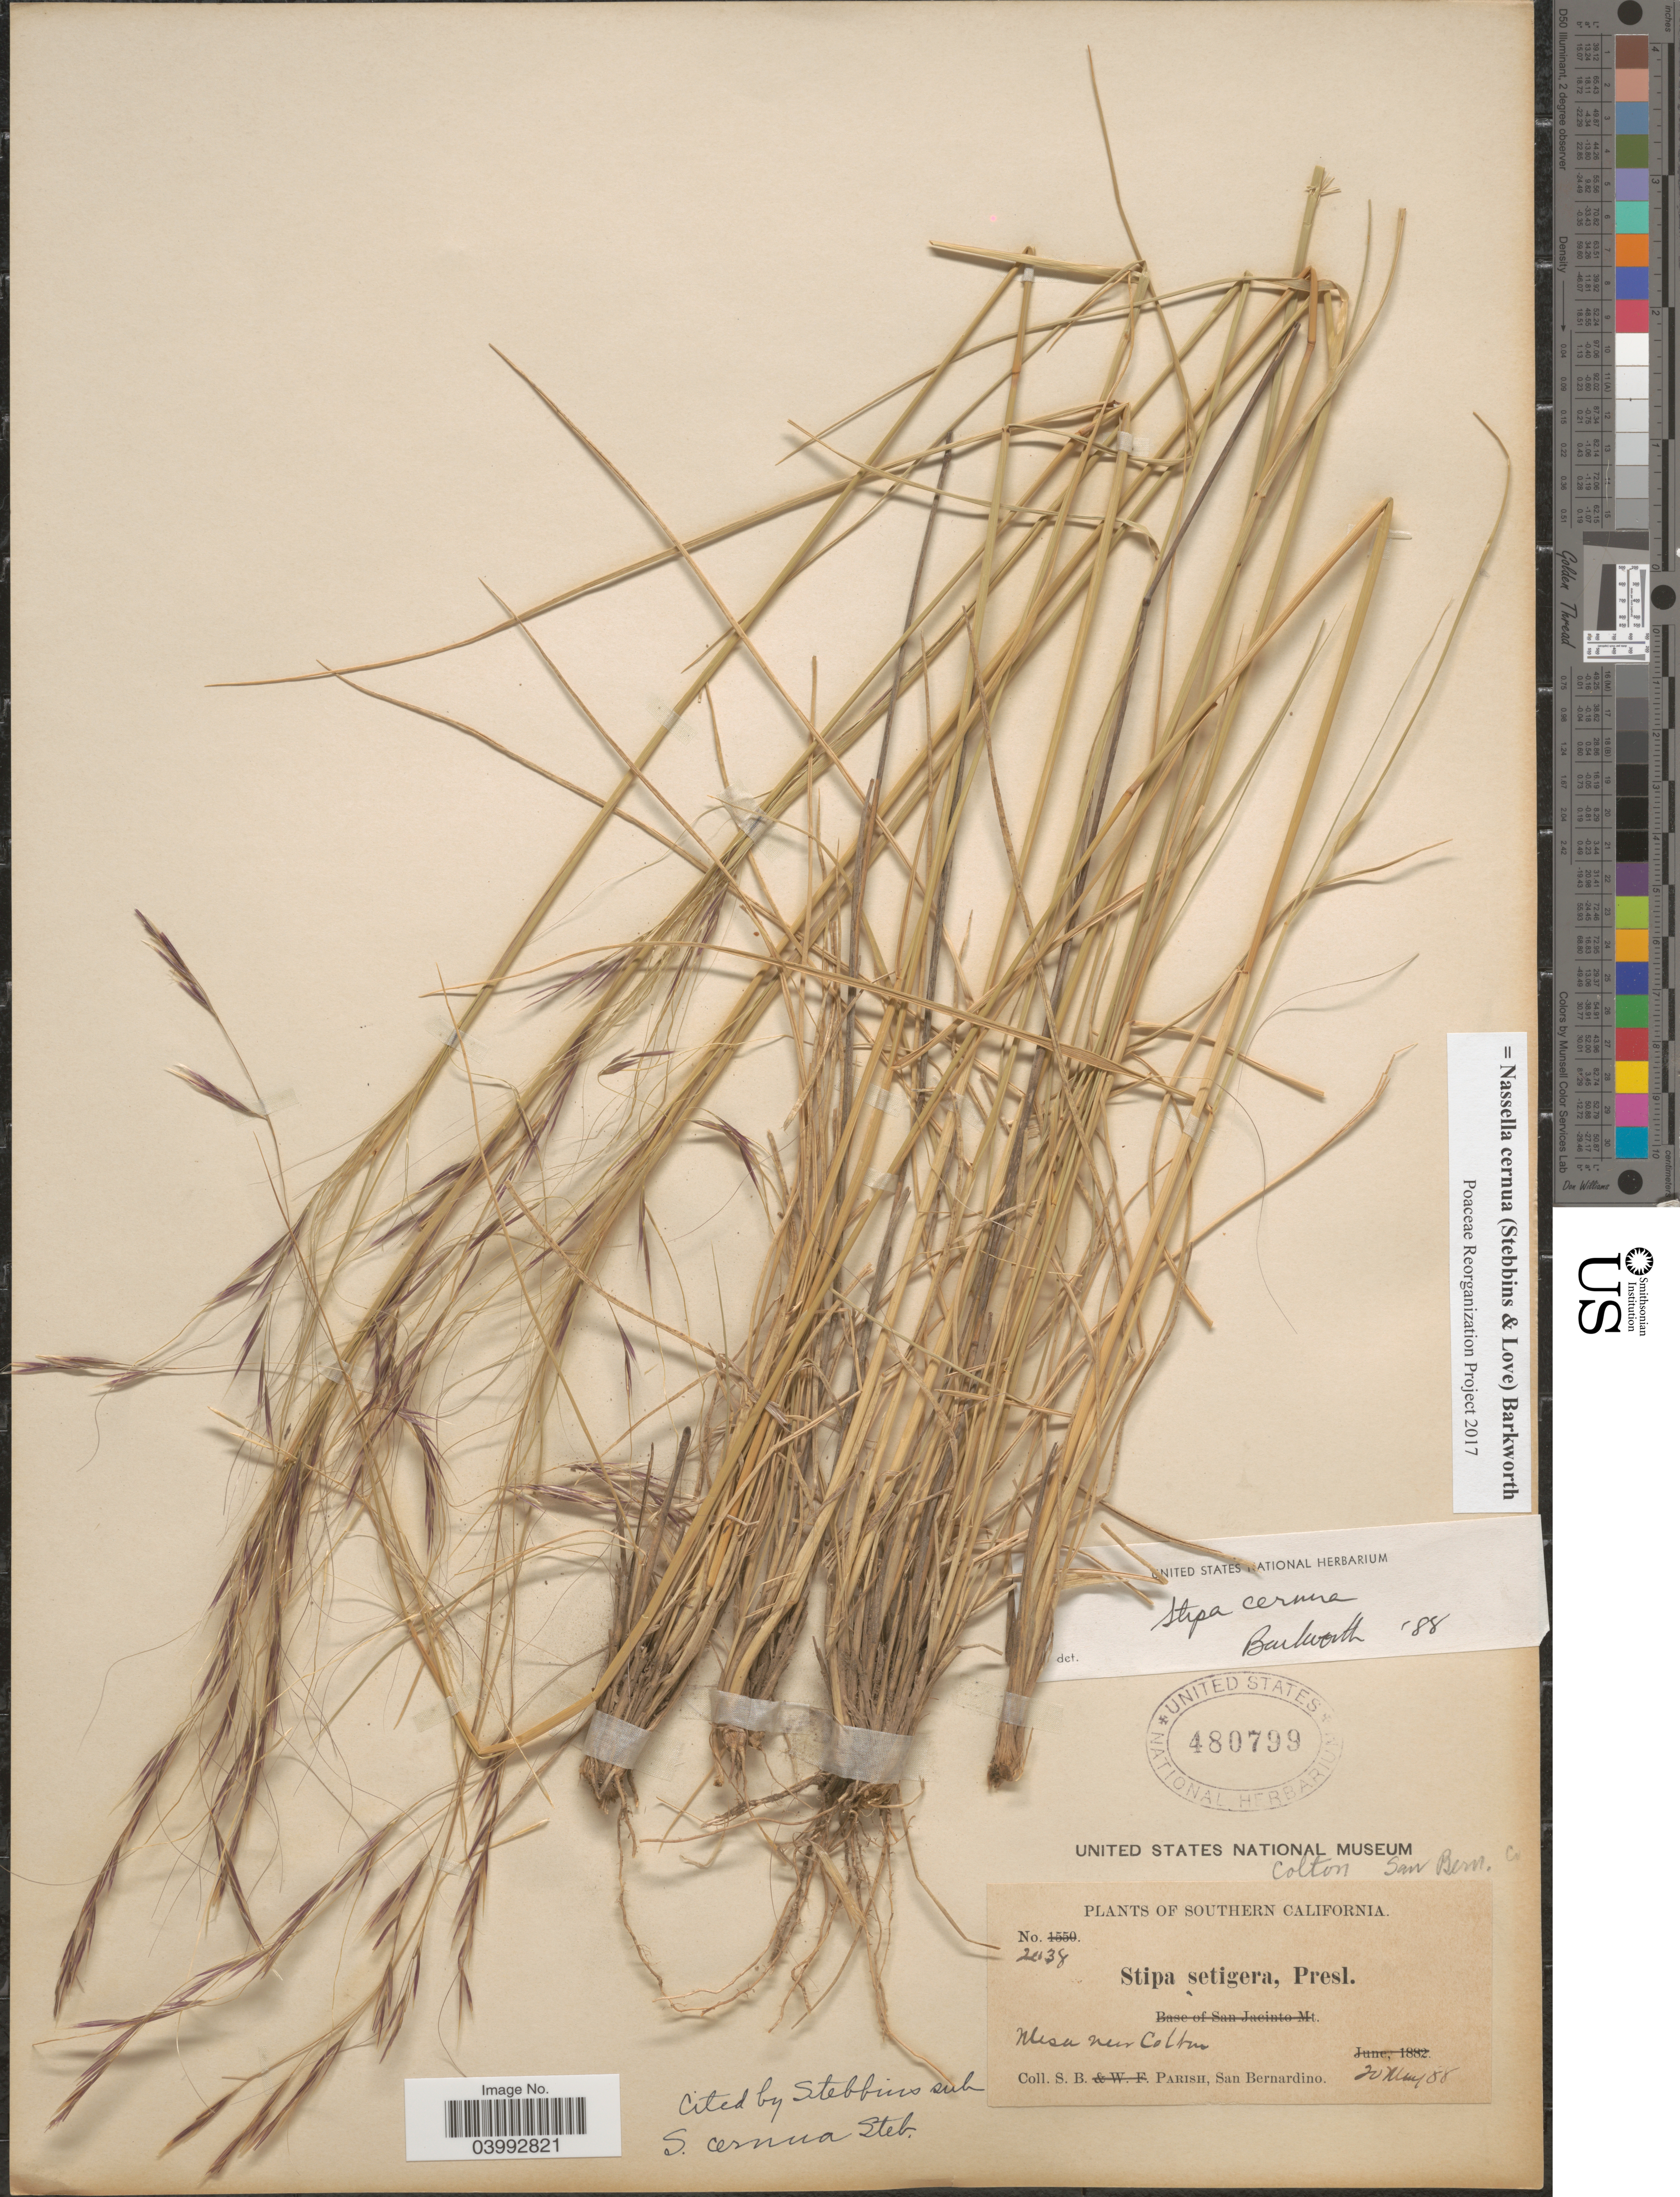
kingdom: Plantae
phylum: Tracheophyta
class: Liliopsida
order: Poales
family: Poaceae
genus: Nassella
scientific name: Nassella cernua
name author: (Stebbins & Love) Barkworth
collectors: S. B. Parish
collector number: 2038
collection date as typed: Transcribed d/m/y: 20/5/88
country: United States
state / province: California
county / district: San Bernardino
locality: Southern California. Mesa near Colton. Colton. San Bern. Co.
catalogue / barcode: US 480799